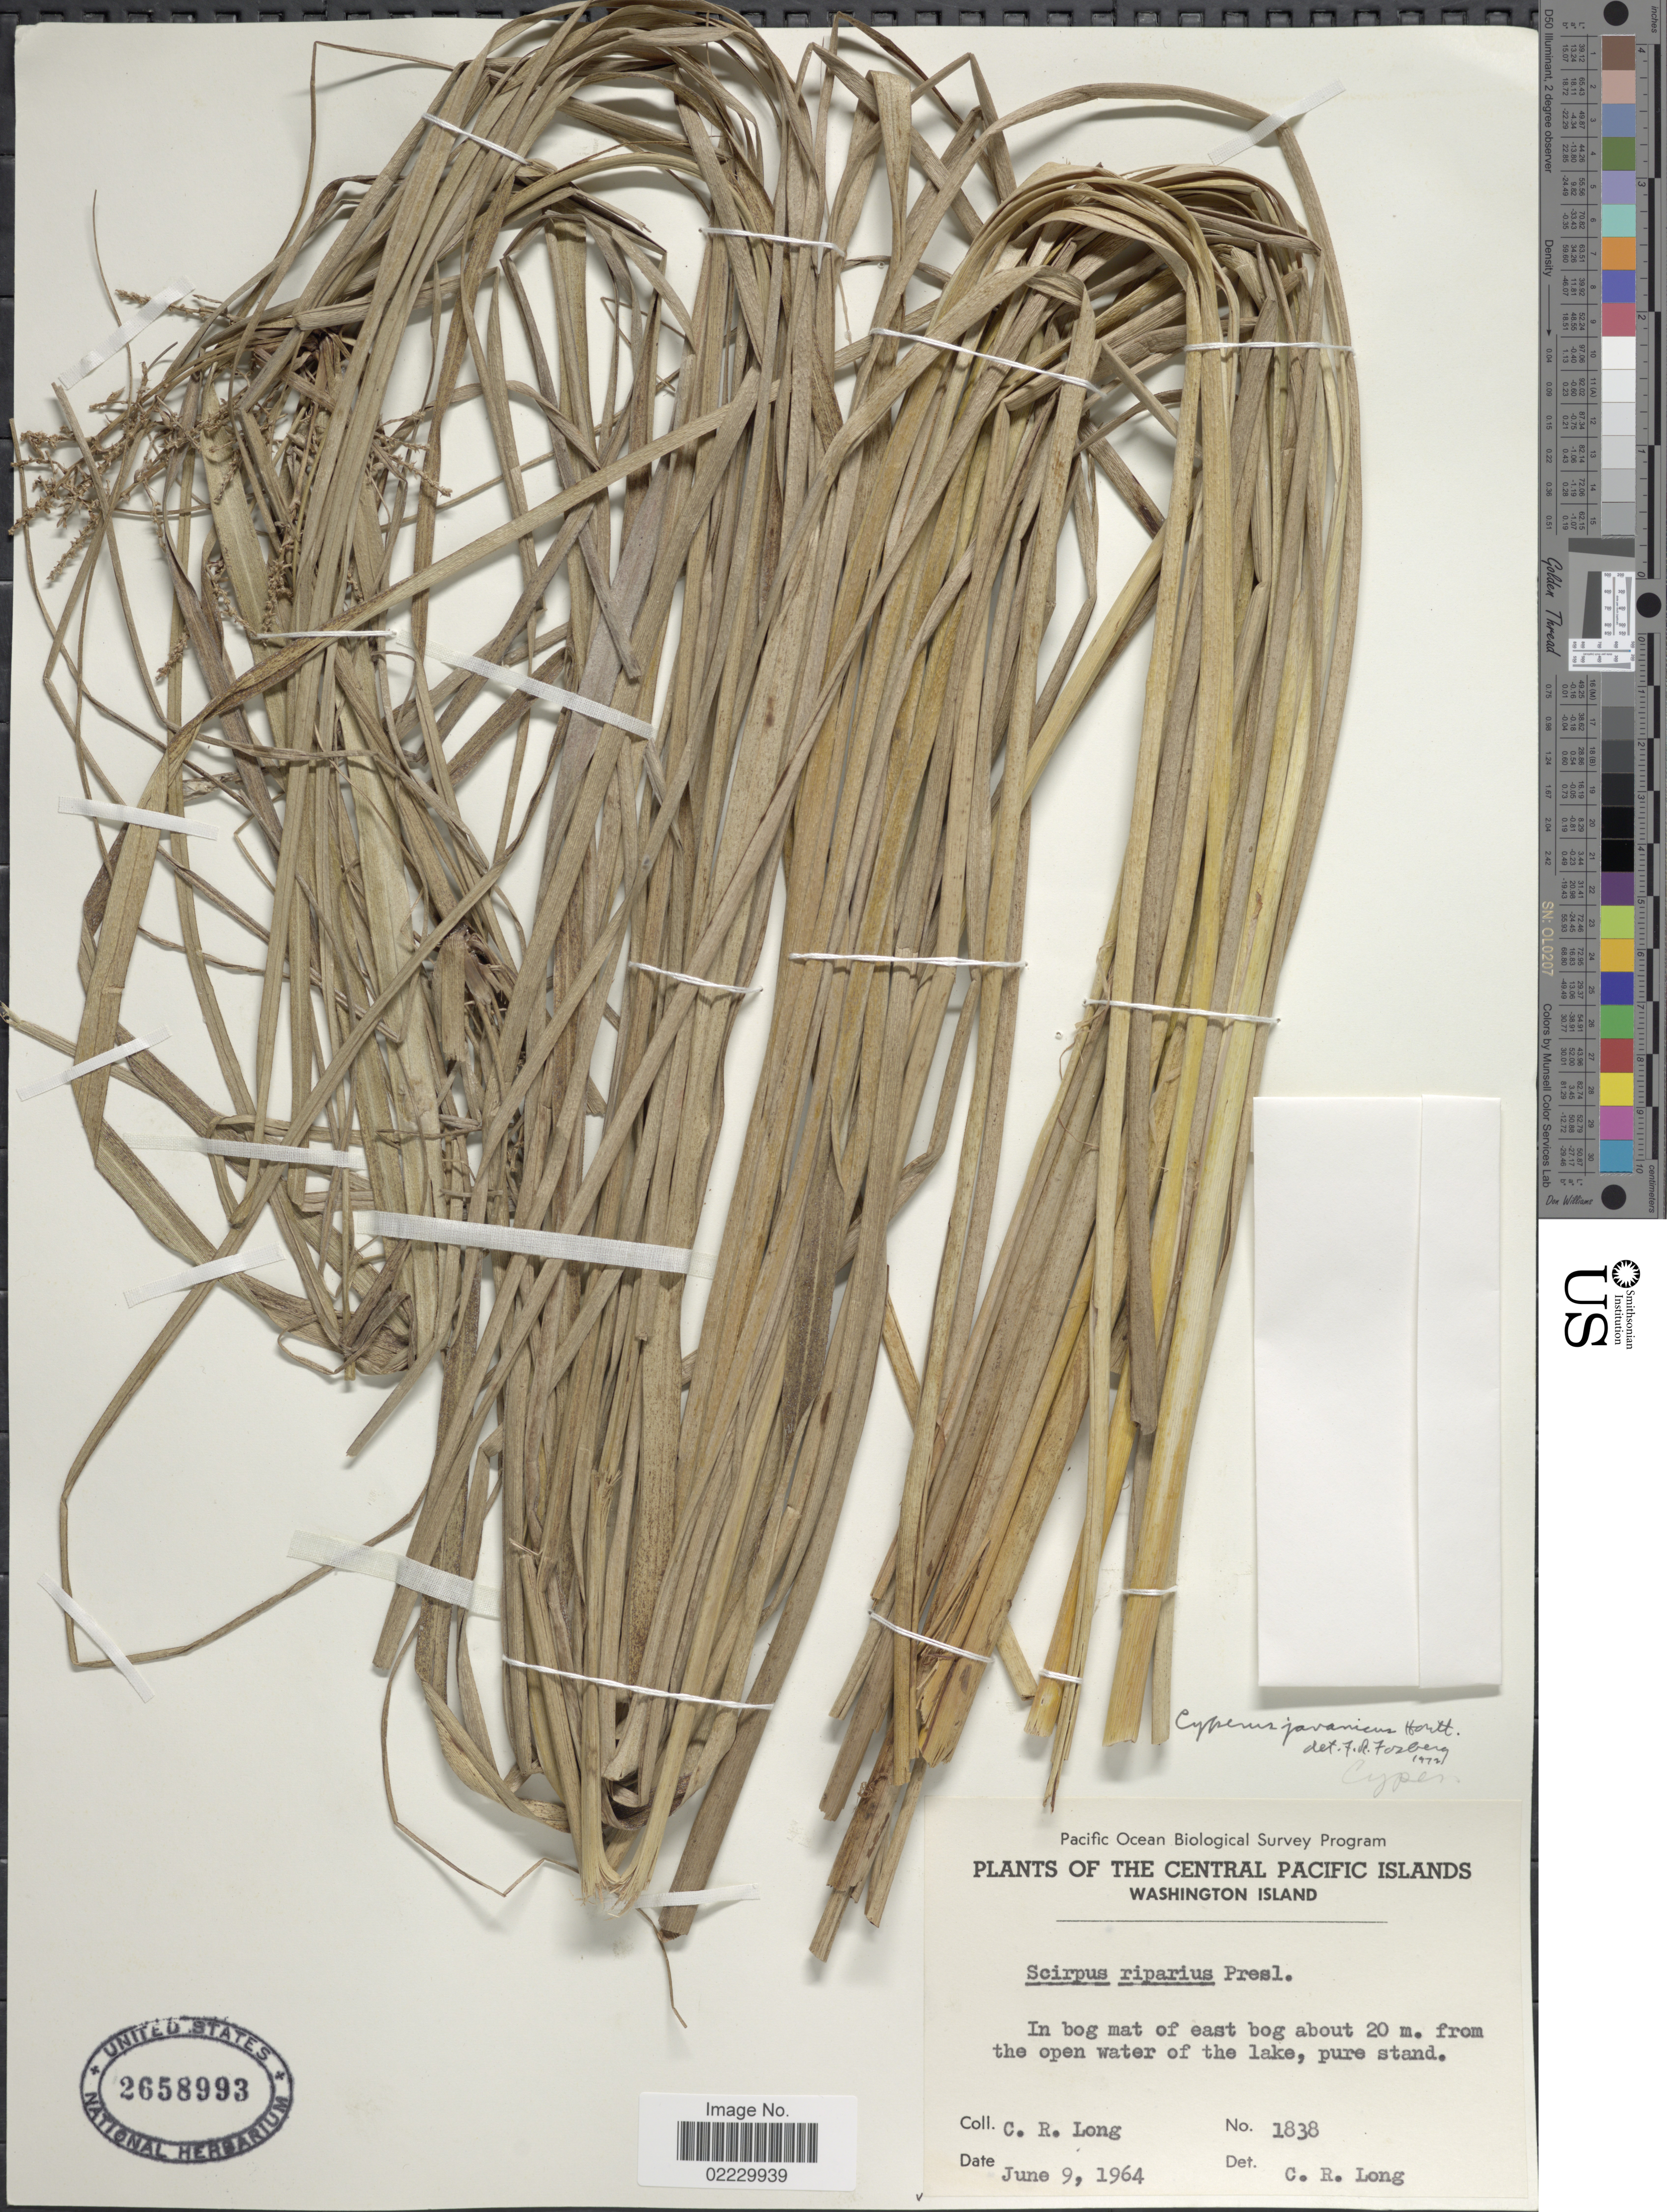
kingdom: Plantae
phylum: Tracheophyta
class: Liliopsida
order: Poales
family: Cyperaceae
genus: Cyperus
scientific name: Cyperus javanicus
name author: Houtt.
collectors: C. R. Long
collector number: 1838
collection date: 1964-06-09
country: Kiribati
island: Teraina [Washington Island]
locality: Central Pacific Islands. East bog about 20m. from the open water of the lake, pure stand, Washington Island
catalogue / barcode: US 2658993